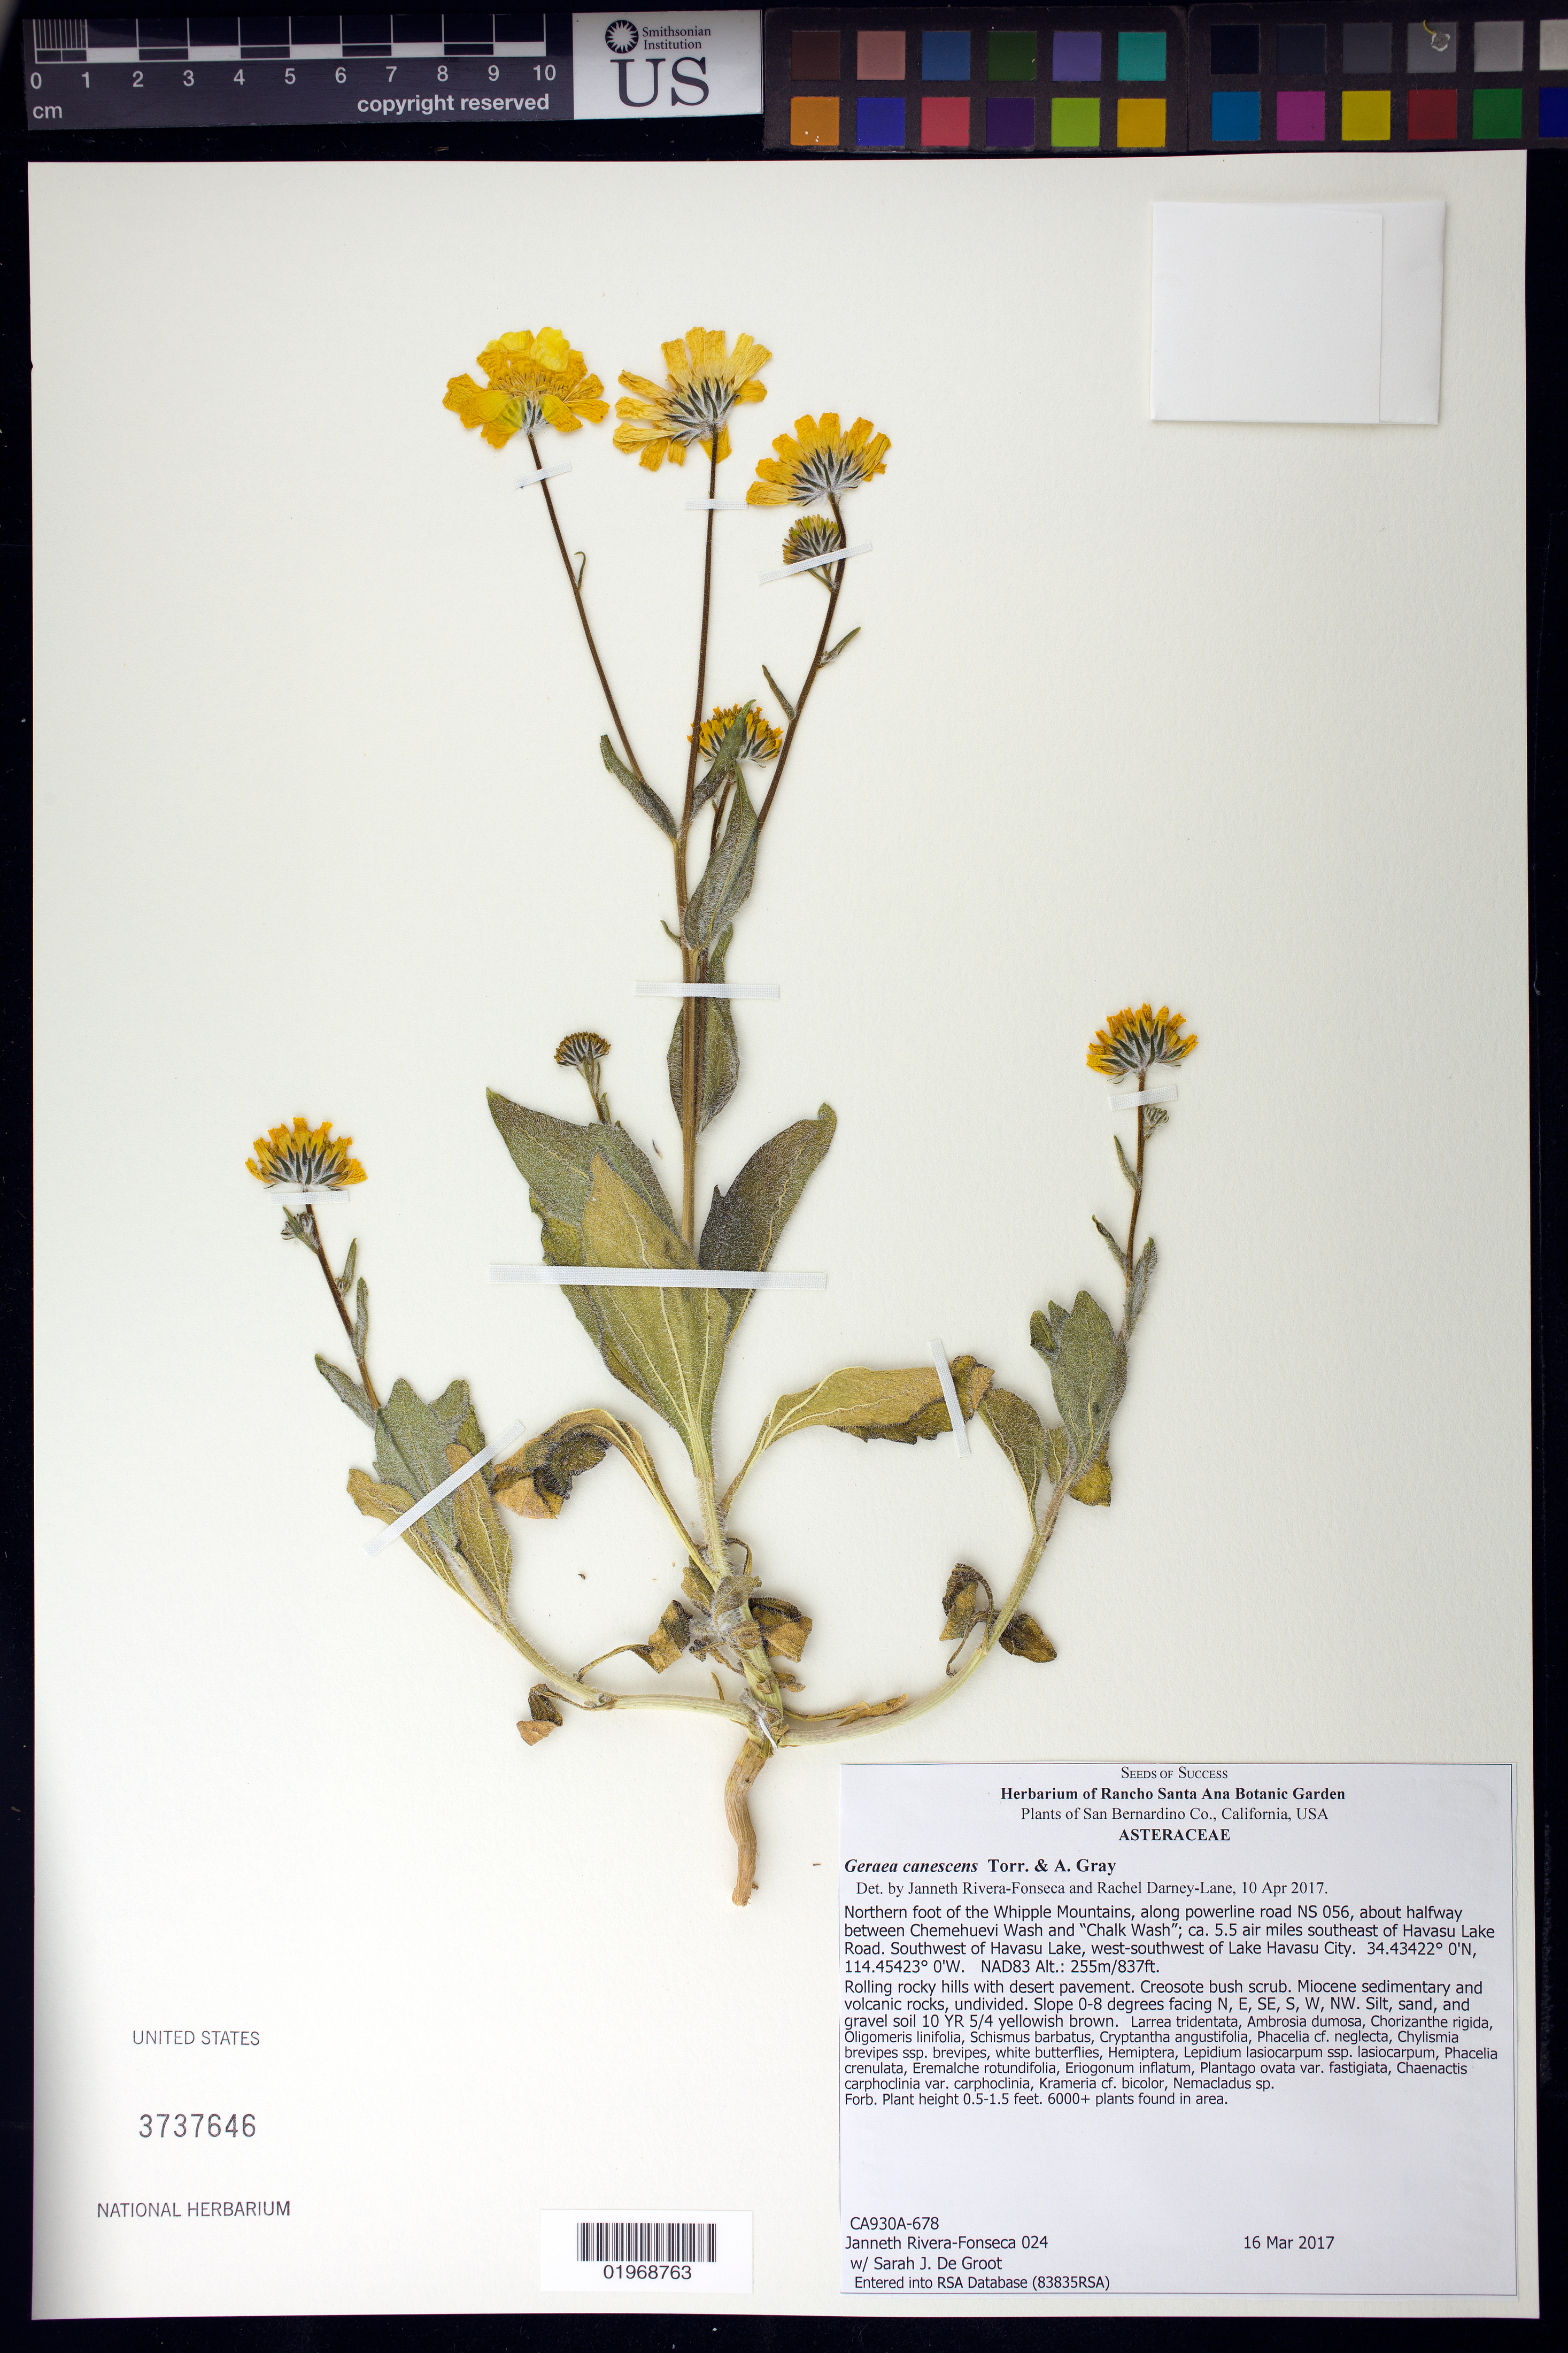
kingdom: Plantae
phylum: Tracheophyta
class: Magnoliopsida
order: Asterales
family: Asteraceae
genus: Geraea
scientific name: Geraea canescens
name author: Torr. & A. Gray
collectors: J. Rivera & S. De Groot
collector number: CA930A-678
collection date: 2017-03-16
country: United States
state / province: California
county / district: San Bernardino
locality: Whipple Mountains Wilderness, WSW of Lake Havasu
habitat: Rolling rocky hills with desert pavement. Creosote bush scrub.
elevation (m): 255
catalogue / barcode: US 3737646